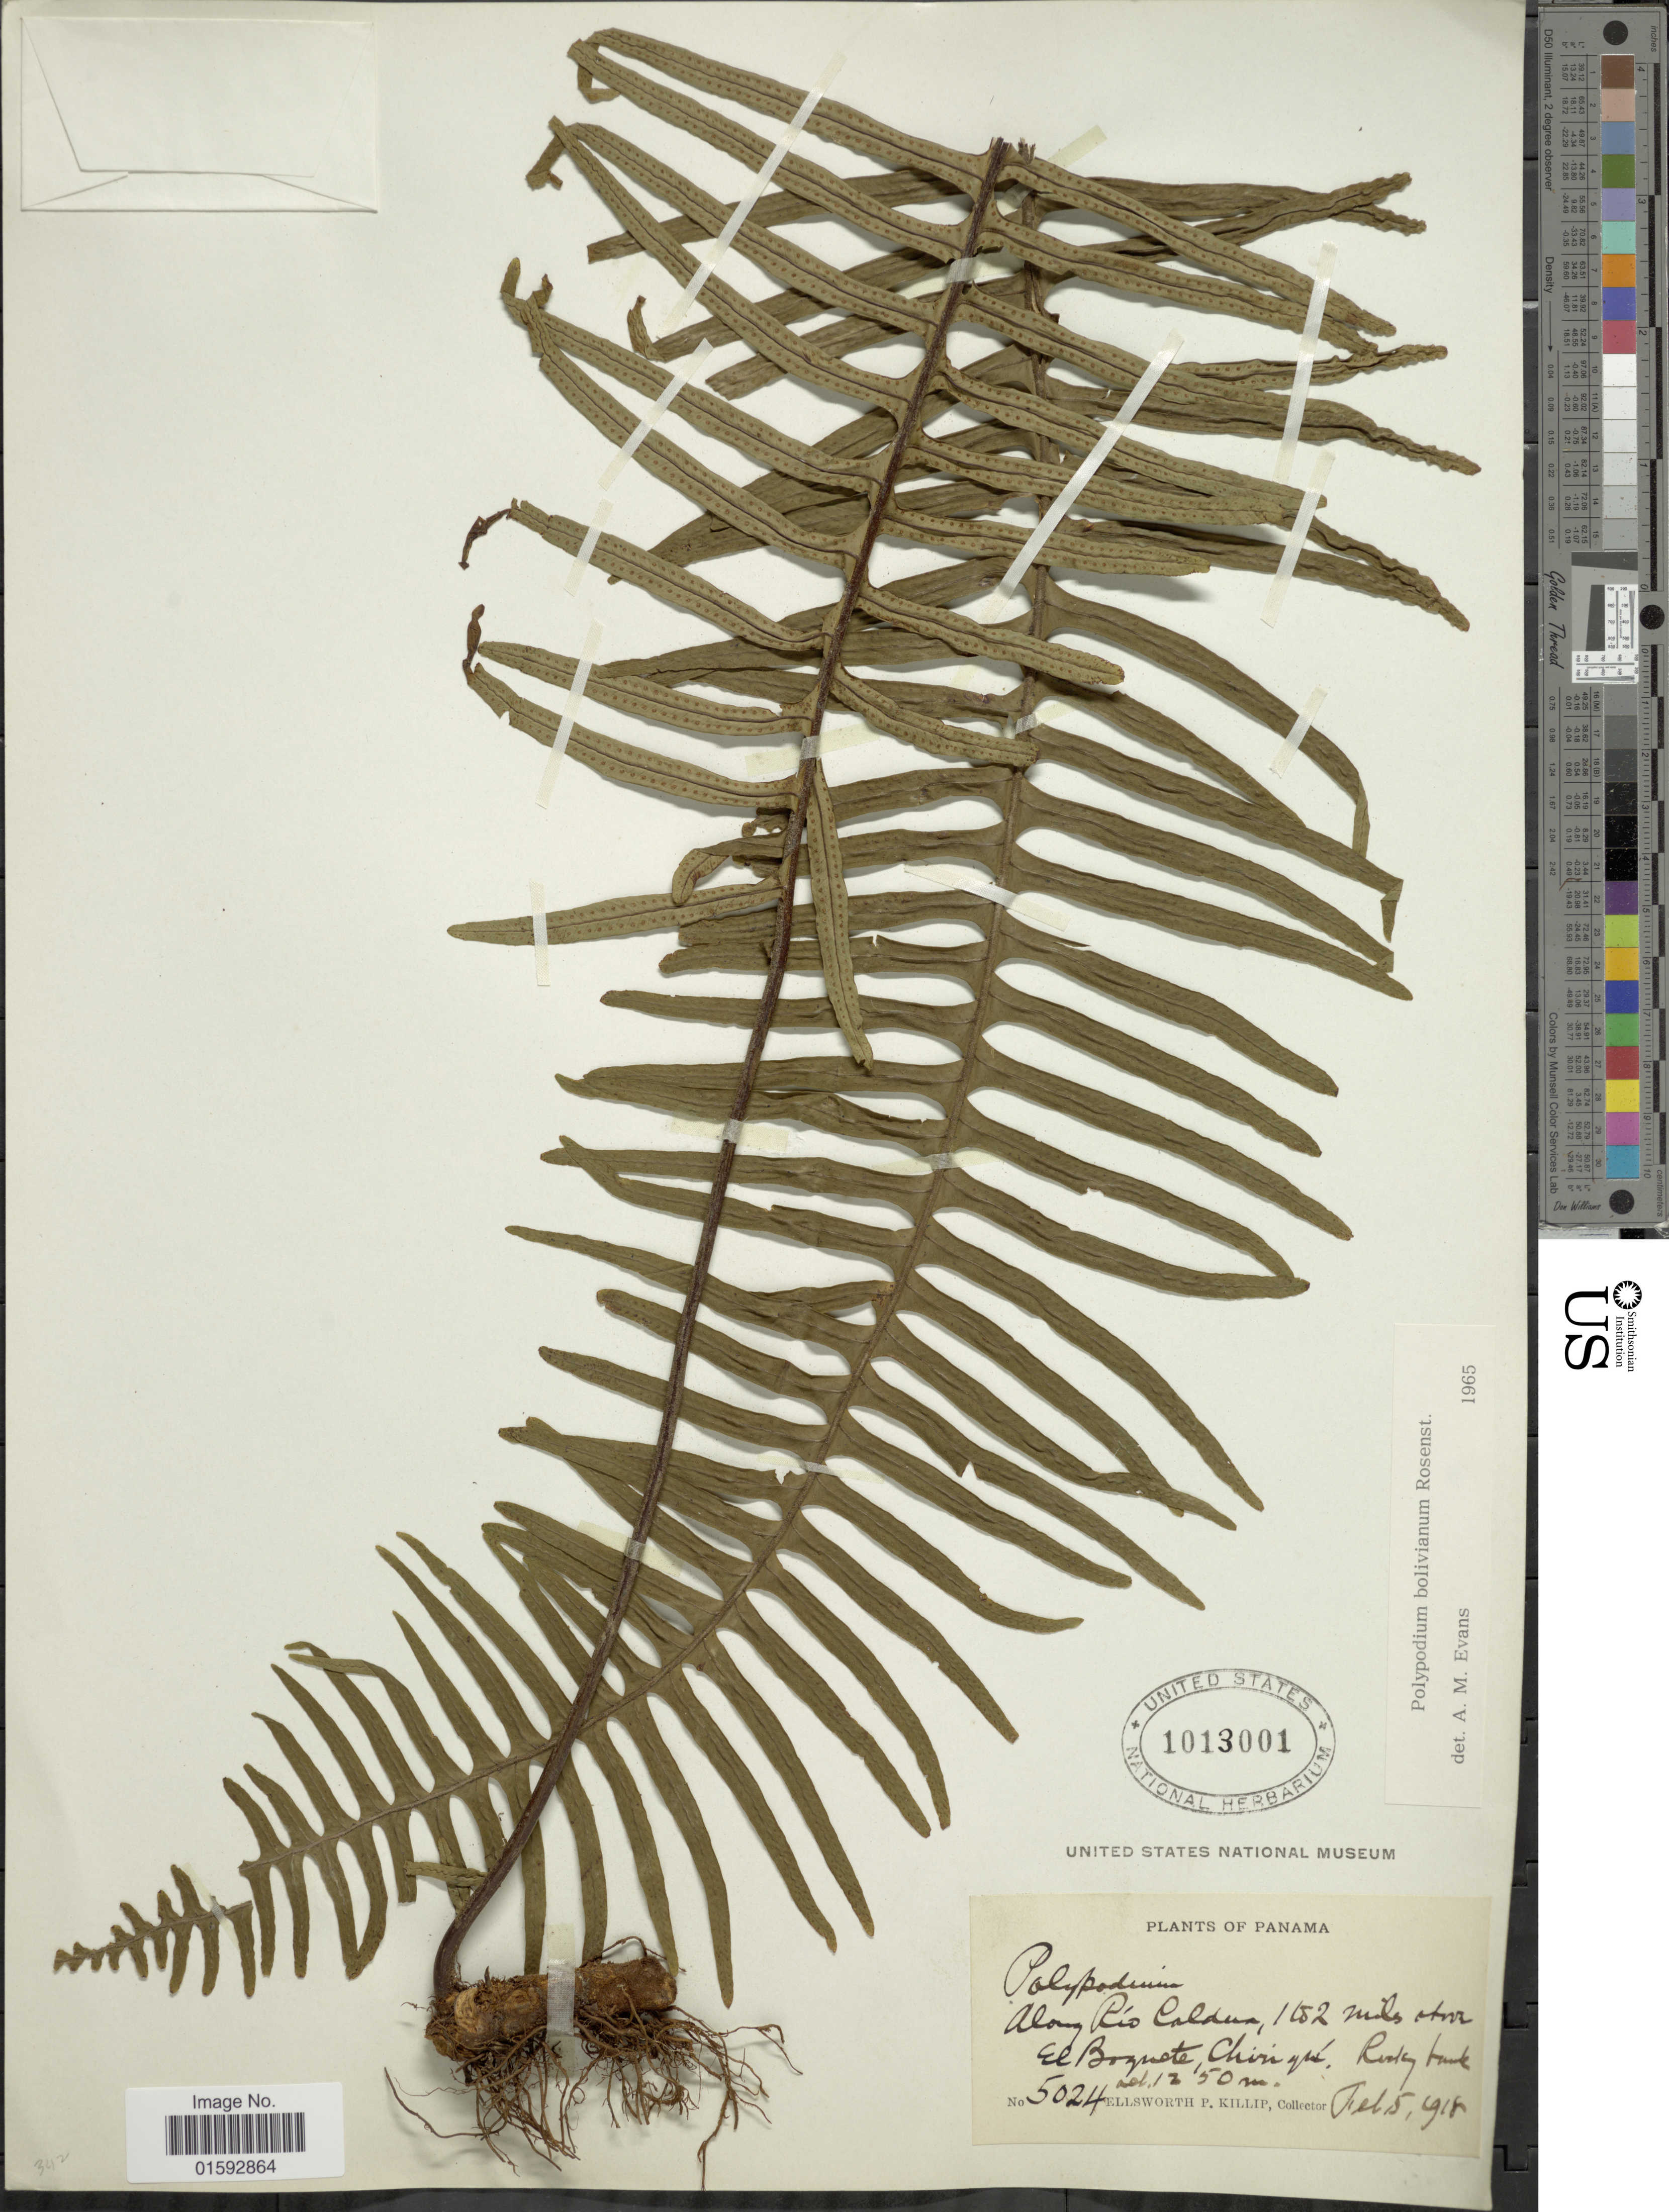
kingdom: Plantae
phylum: Tracheophyta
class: Polypodiopsida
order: Polypodiales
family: Polypodiaceae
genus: Pecluma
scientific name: Pecluma divaricata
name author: (E. Fourn.) Mickel & Beitel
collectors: E. P. Killip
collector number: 5024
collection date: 1918-02-05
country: Panama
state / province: Chiriqui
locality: Along Rio Caldera, 1 to 2 miles above El Boquete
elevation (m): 1250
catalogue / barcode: US 1013001